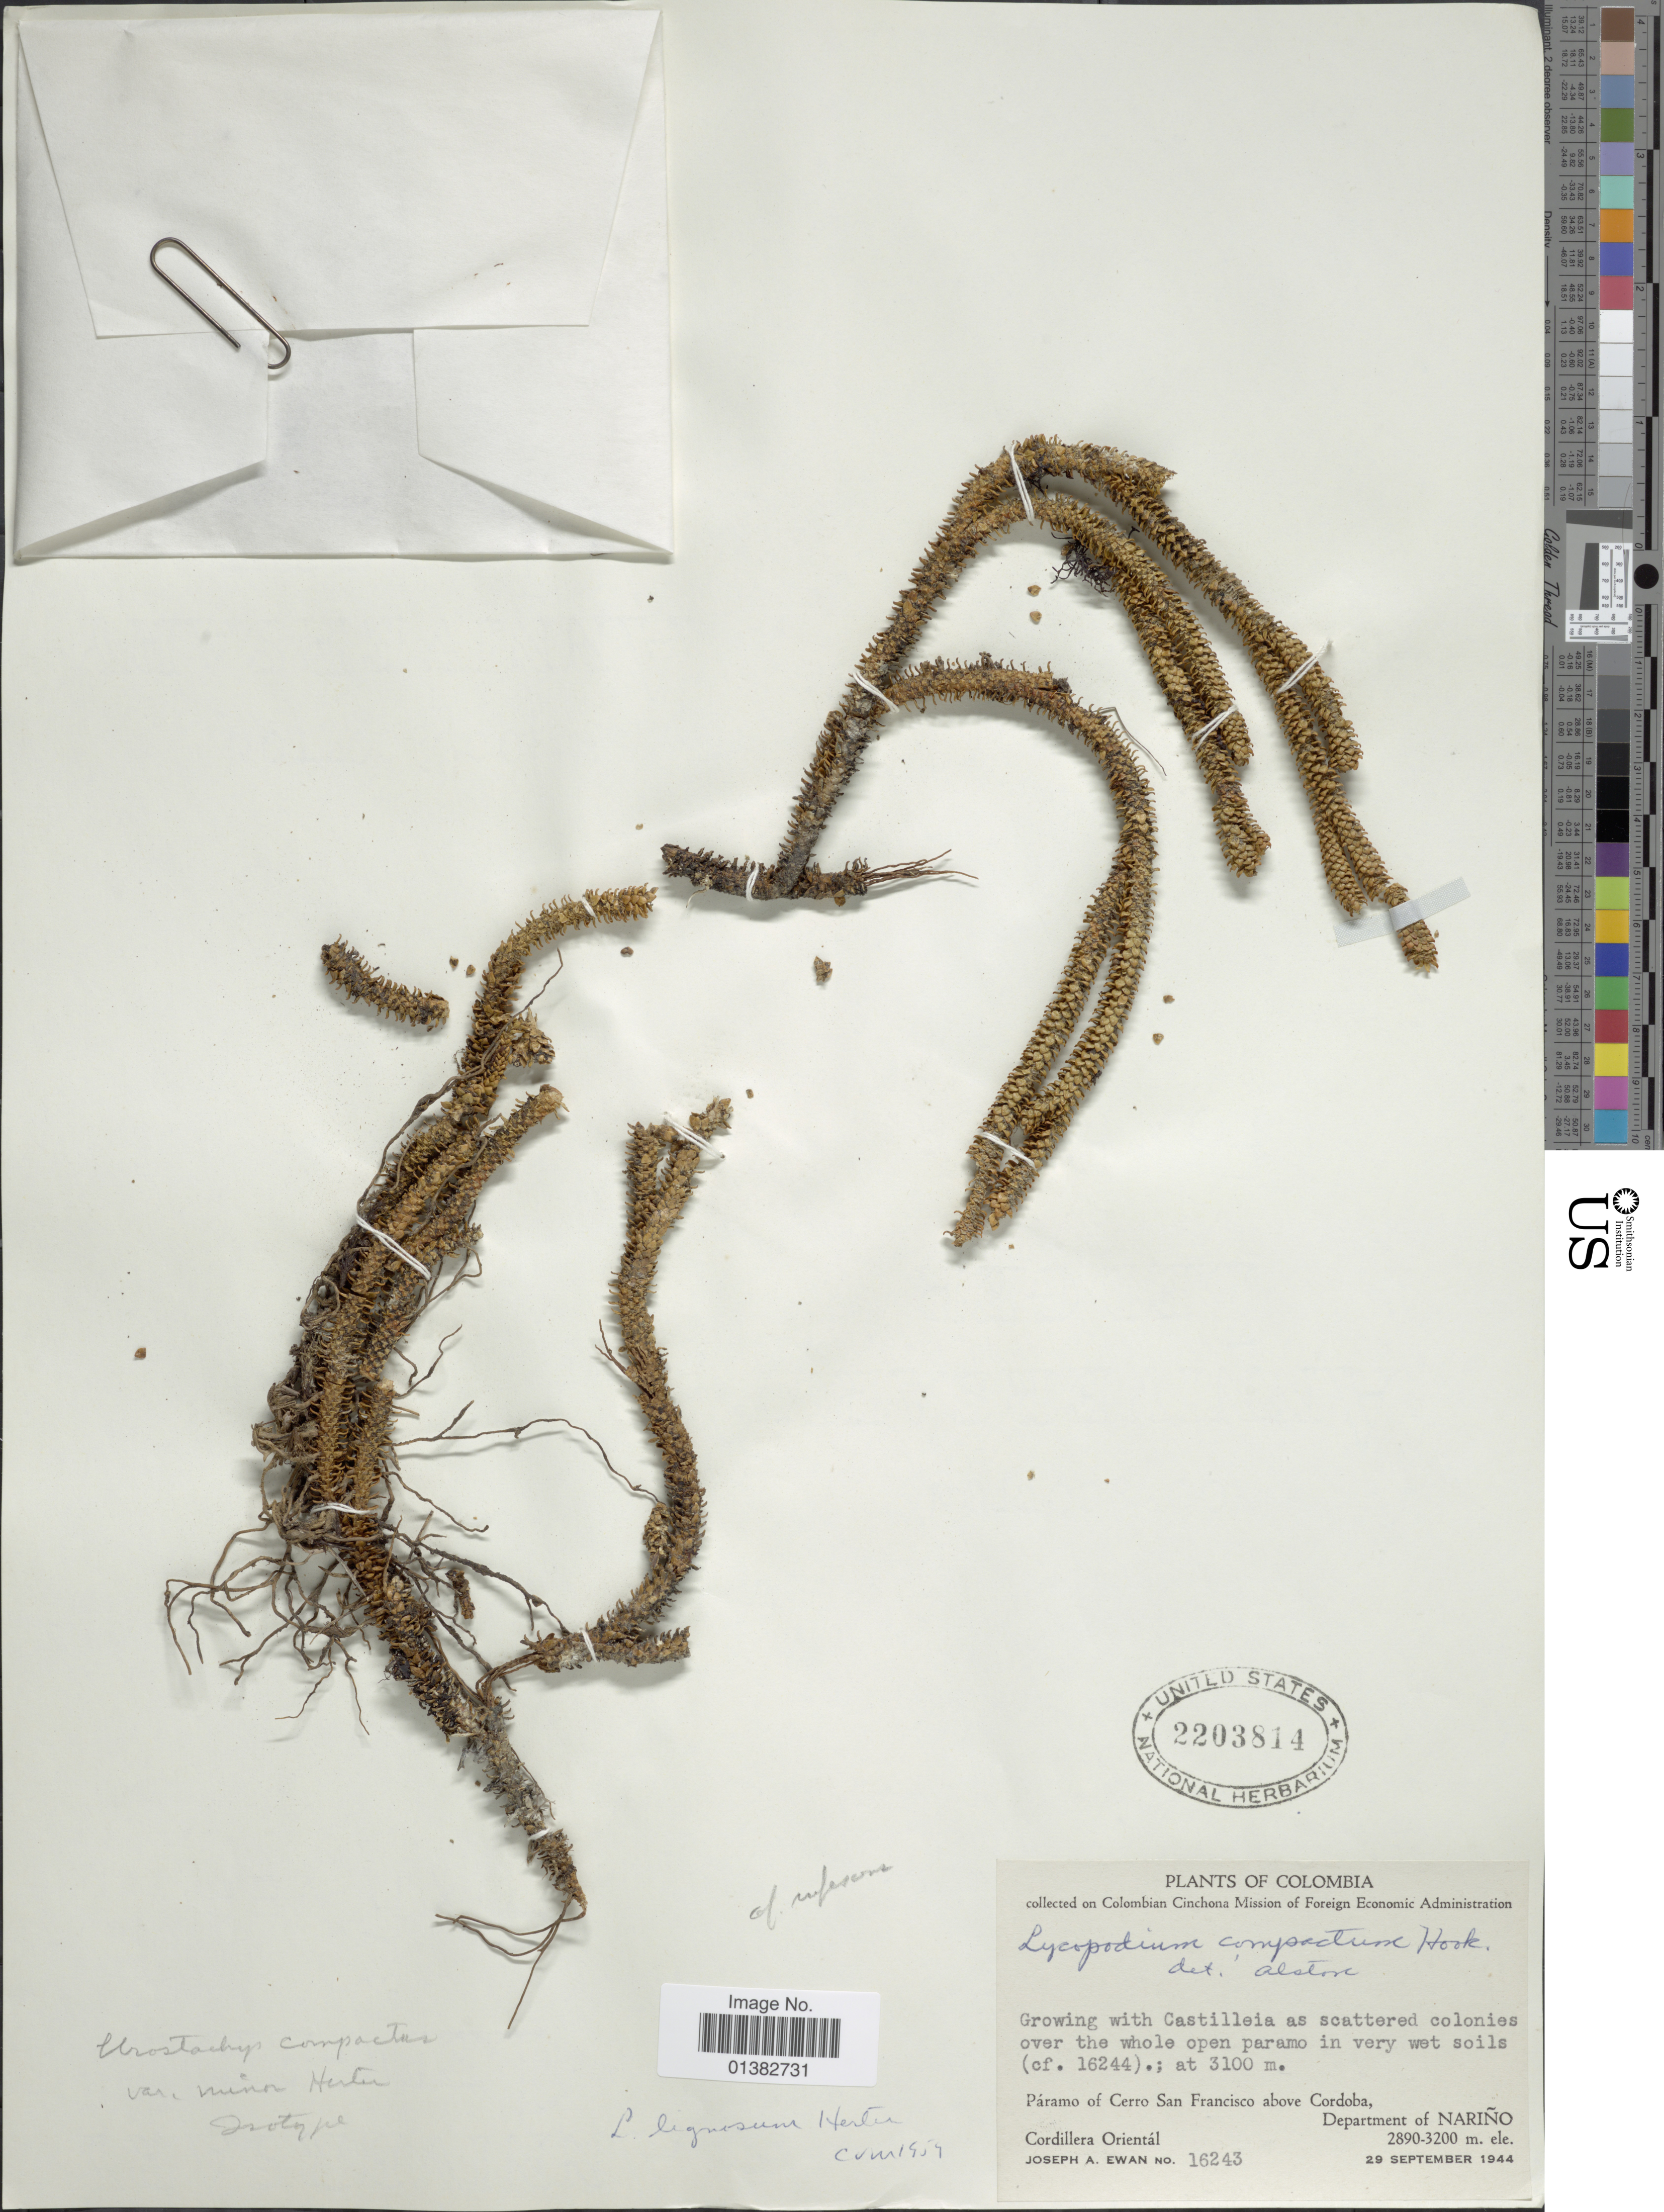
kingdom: Plantae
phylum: Tracheophyta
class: Lycopodiopsida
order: Lycopodiales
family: Lycopodiaceae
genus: Phlegmariurus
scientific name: Phlegmariurus rufescens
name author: (Hook.) B. Øllg.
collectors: J. A. Ewan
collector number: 16243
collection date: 1944-09-29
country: Colombia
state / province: Nariño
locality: Páramo of Cerro San Francisco above Cordoba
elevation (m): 2890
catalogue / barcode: US 2203814